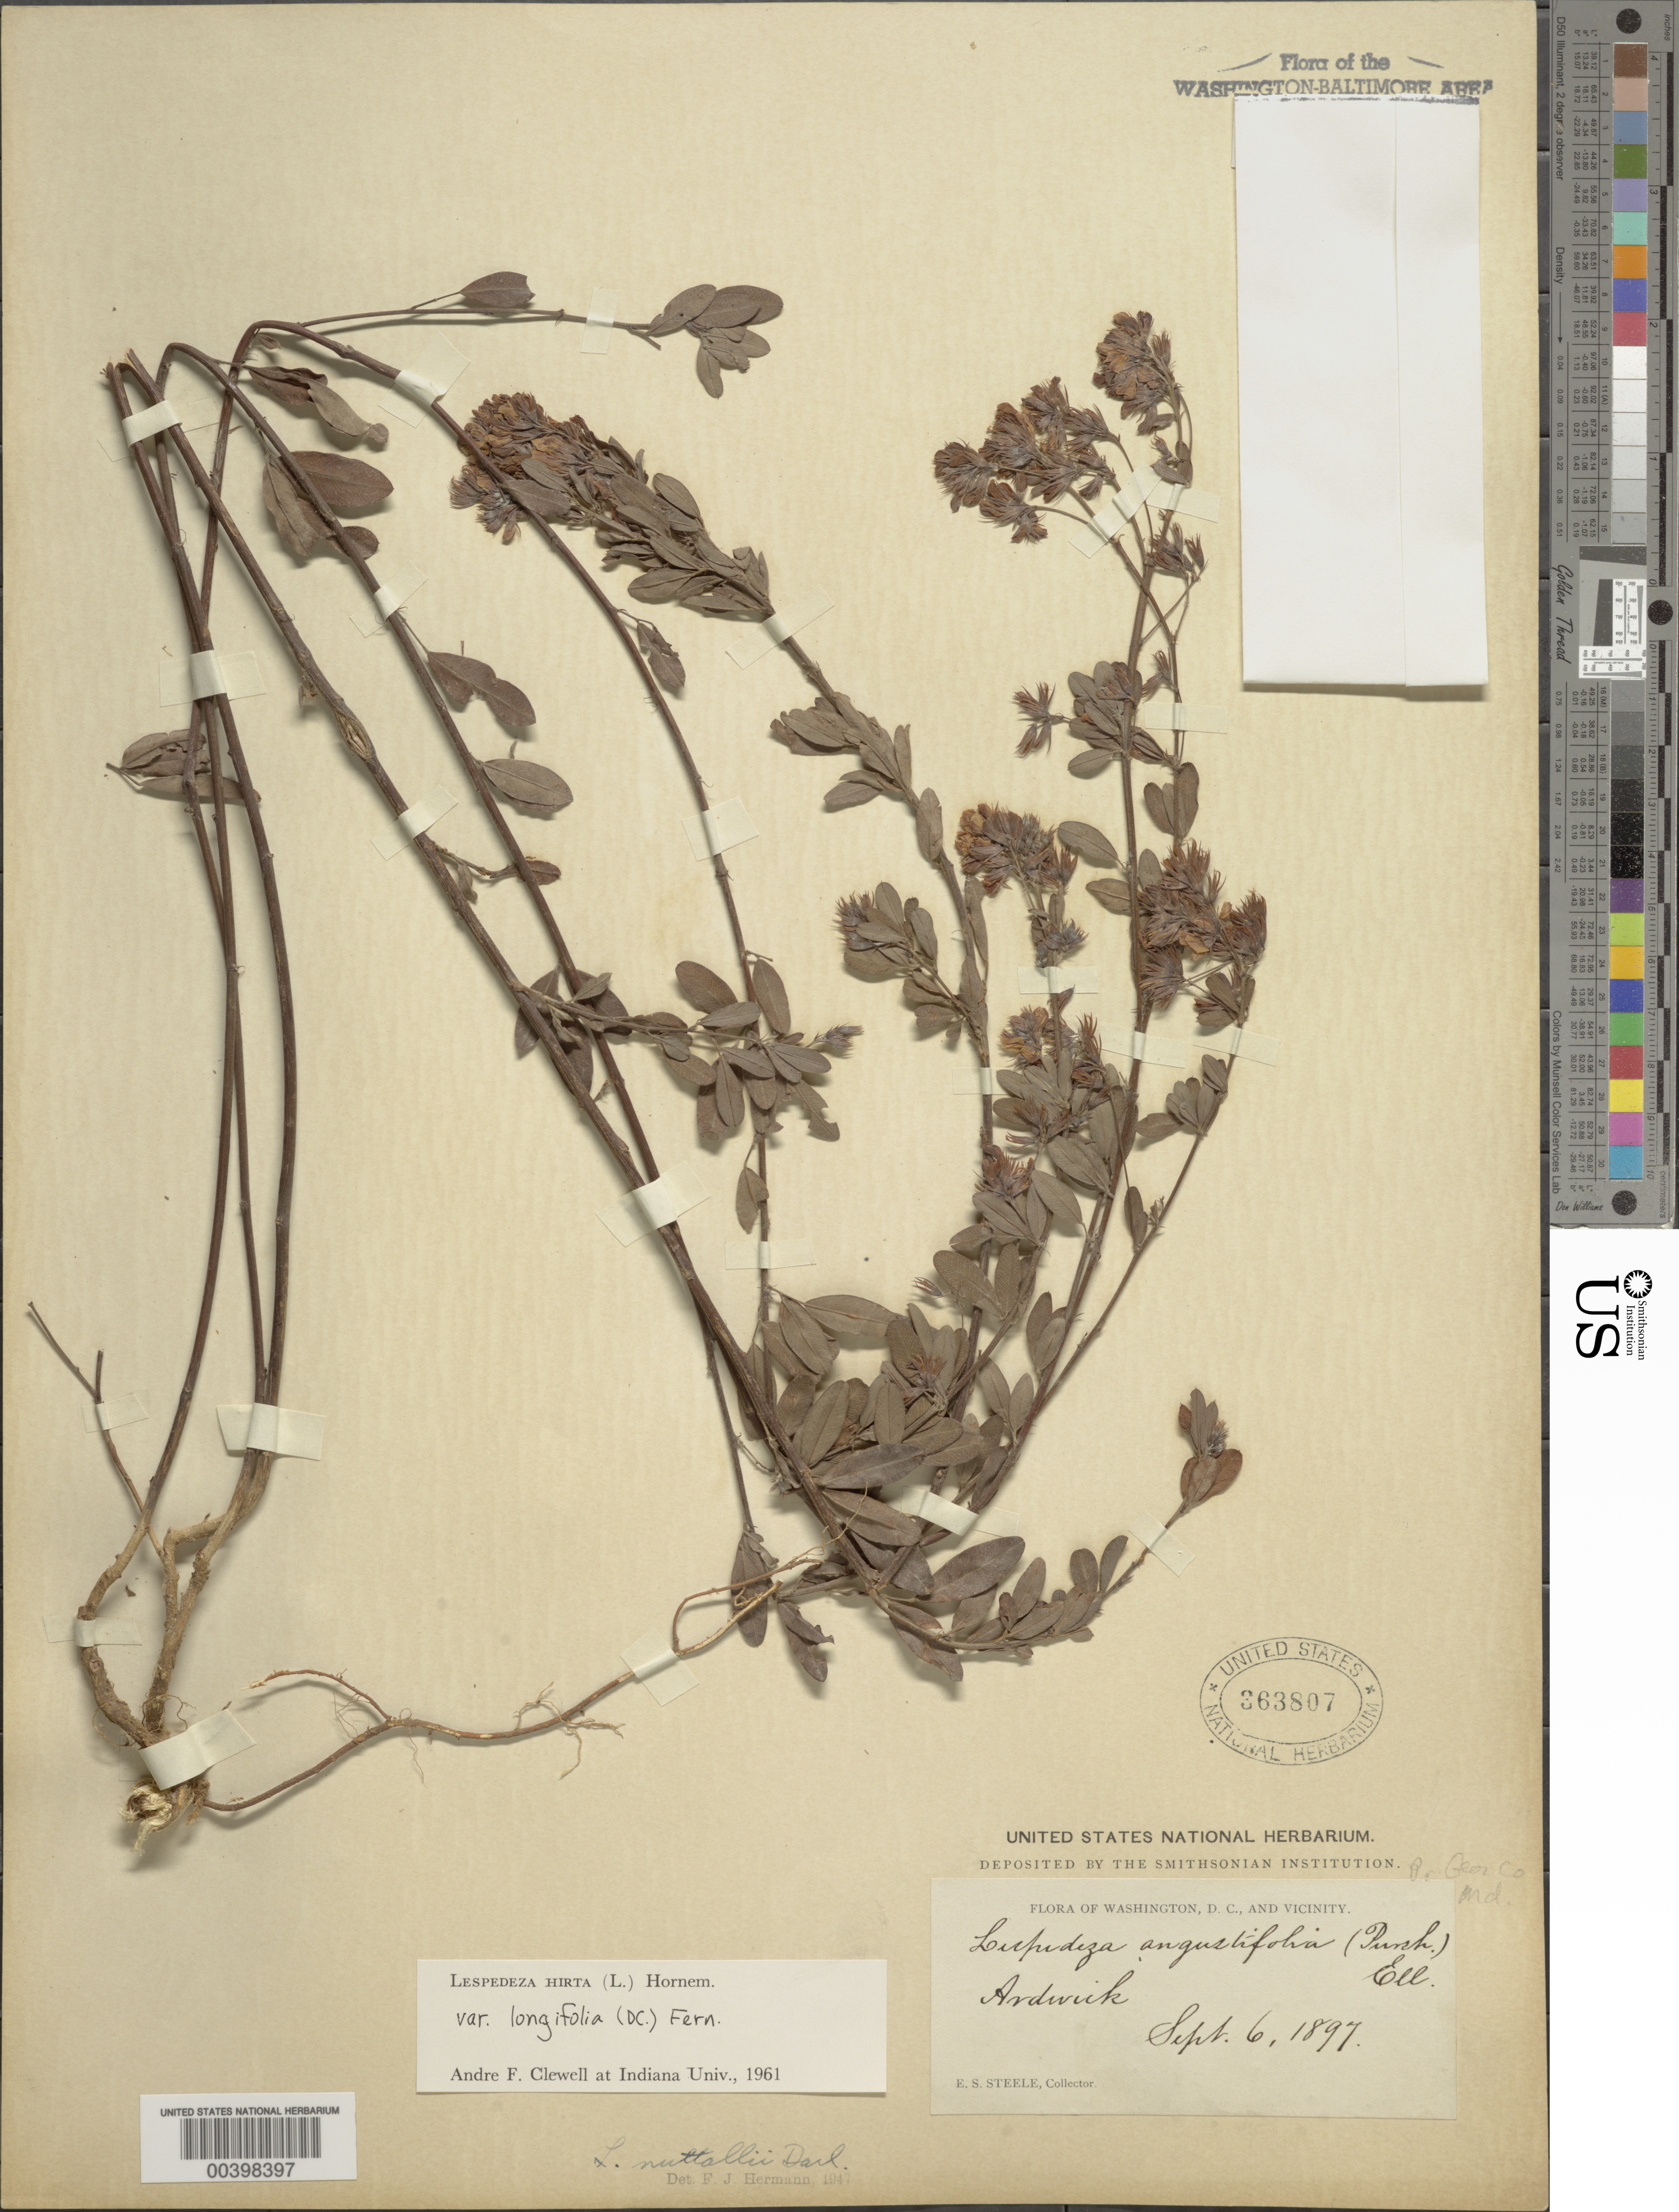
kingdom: Plantae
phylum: Tracheophyta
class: Magnoliopsida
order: Fabales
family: Fabaceae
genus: Lespedeza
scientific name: Lespedeza hirta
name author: (L.) Hornem.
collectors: E. Steele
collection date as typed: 06 Sep 1897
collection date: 1897-09-06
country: United States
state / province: Maryland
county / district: Prince George's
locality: Ardwick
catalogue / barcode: US 363807